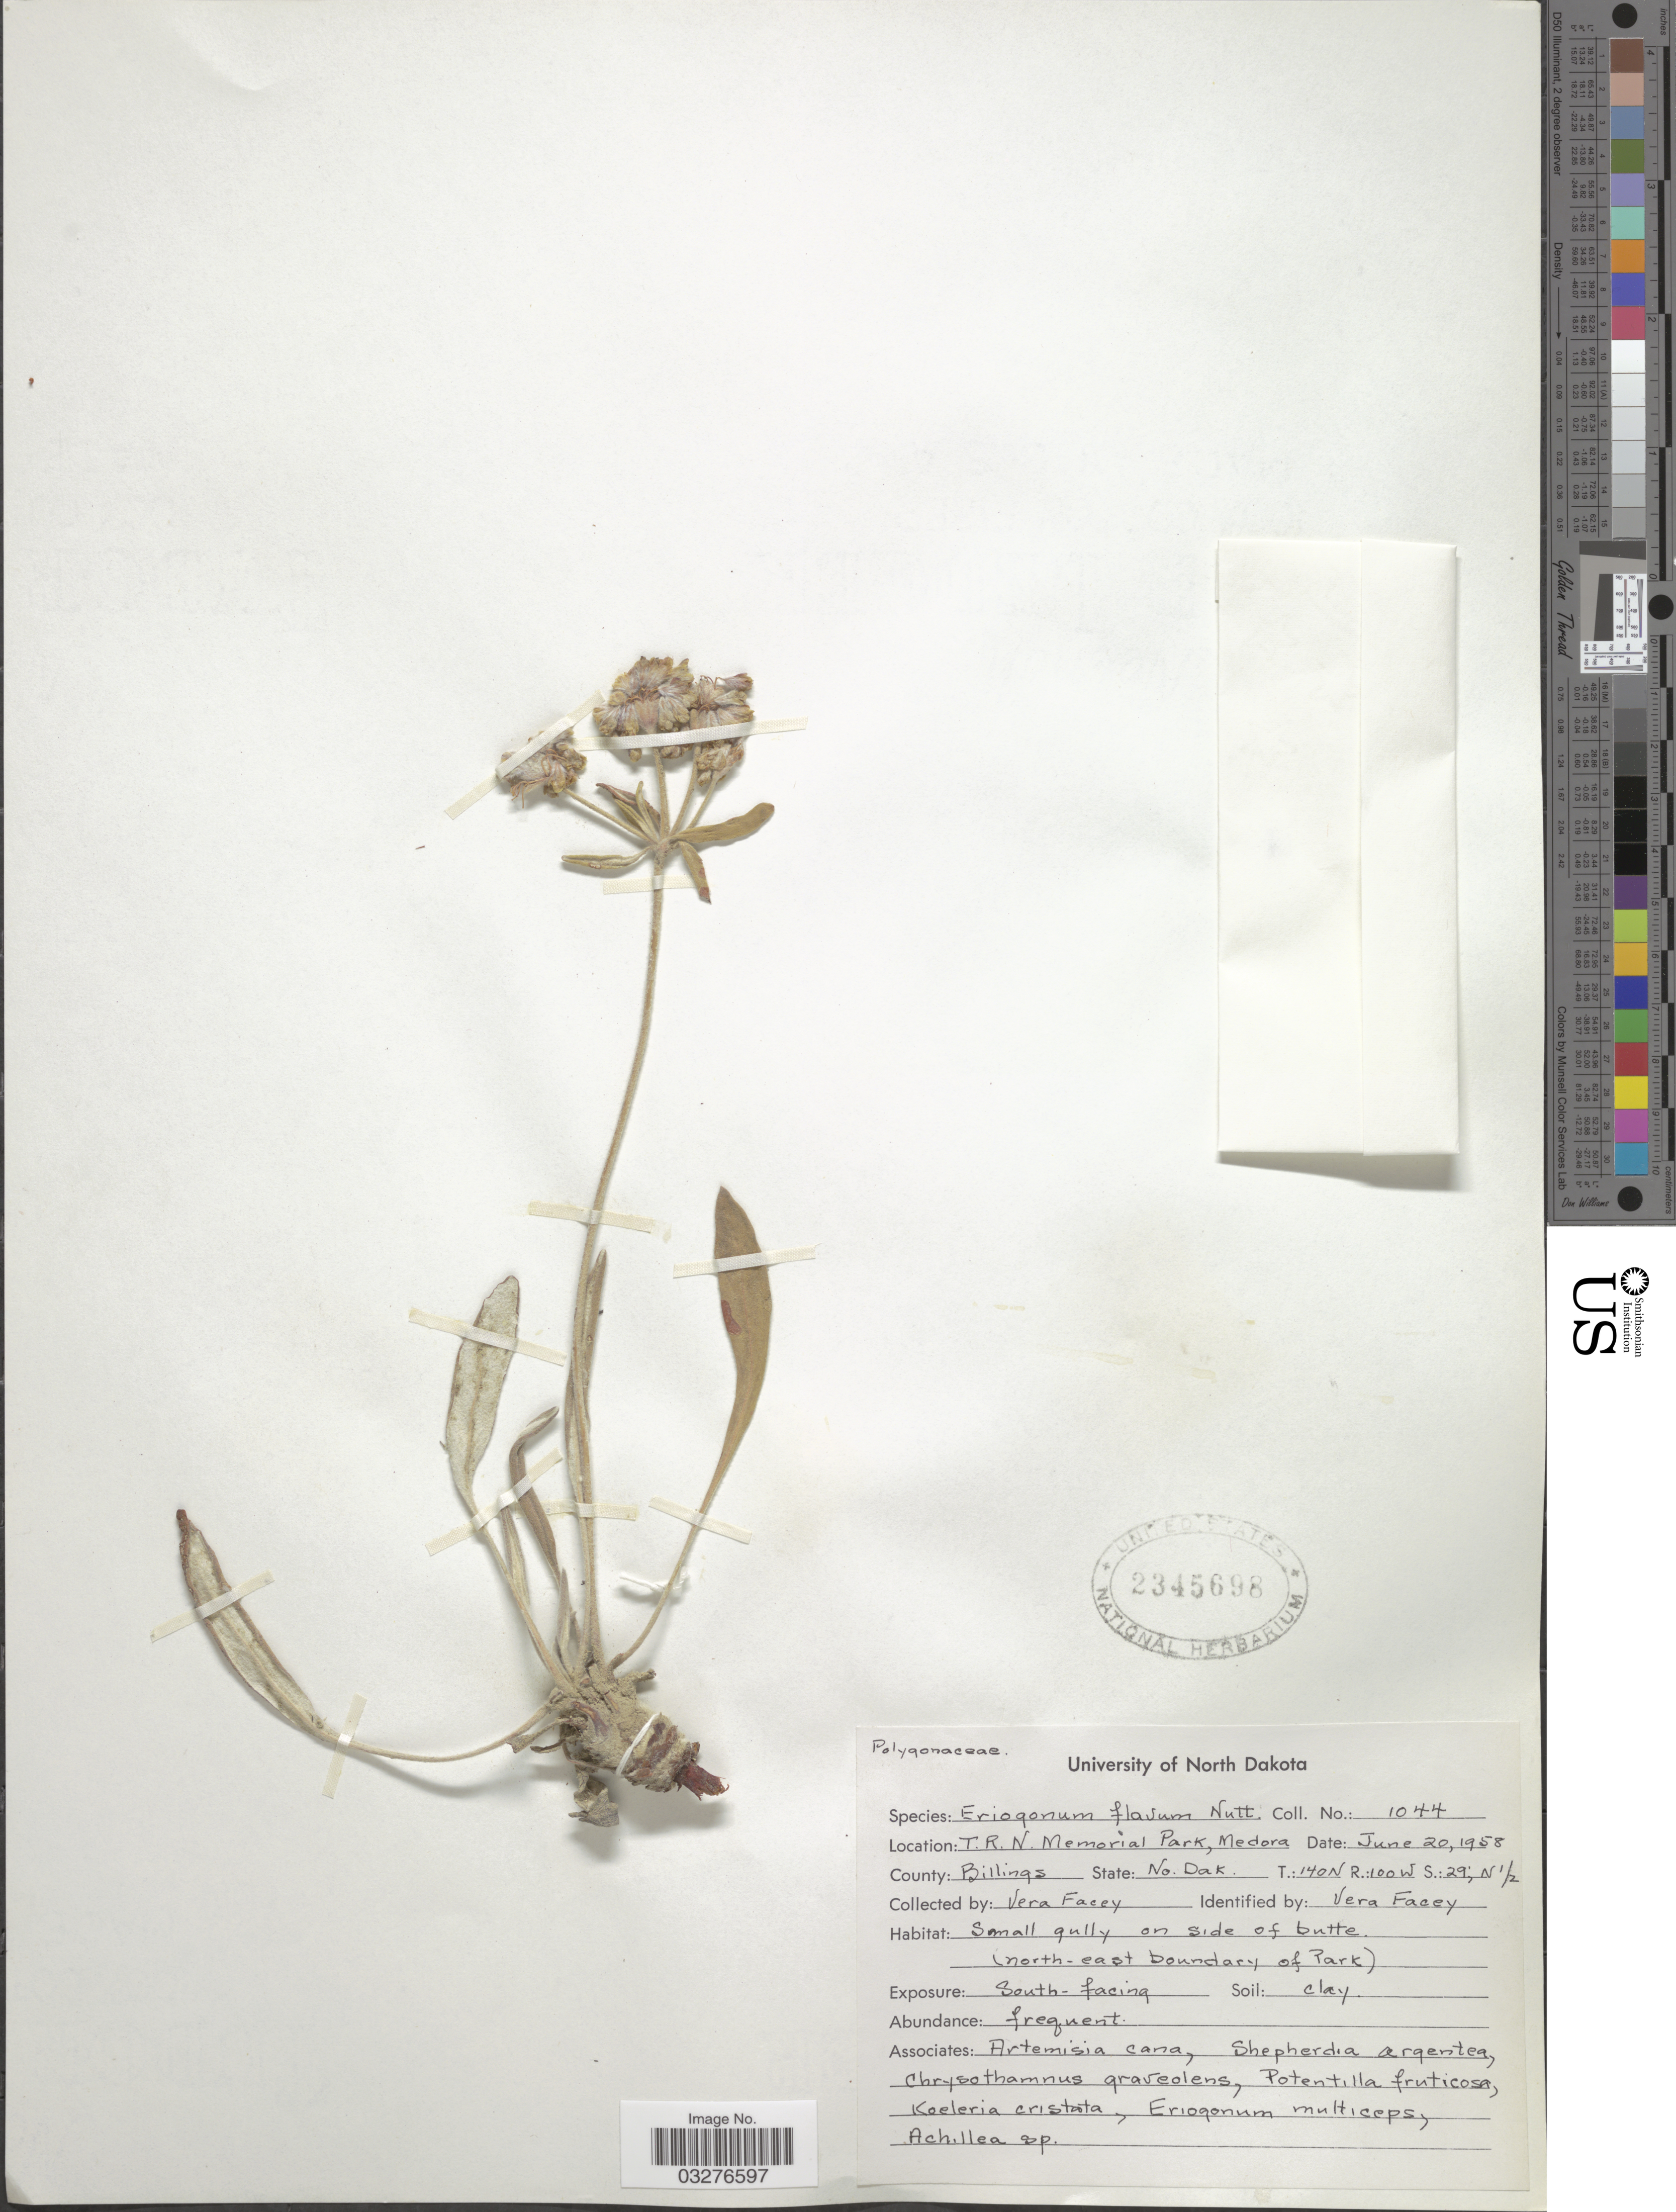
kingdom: Plantae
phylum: Tracheophyta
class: Magnoliopsida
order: Caryophyllales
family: Polygonaceae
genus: Eriogonum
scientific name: Eriogonum flavum var. flavum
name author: Nutt. ex Benth.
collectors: V. Facey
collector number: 1044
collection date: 1958-06-20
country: United States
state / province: North Dakota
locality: T.R.N. Memorial Park, Mendora, County: Billings, T.:140N R.:100W S.:29; N½ (north-east boundary of Park).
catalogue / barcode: US 2345698